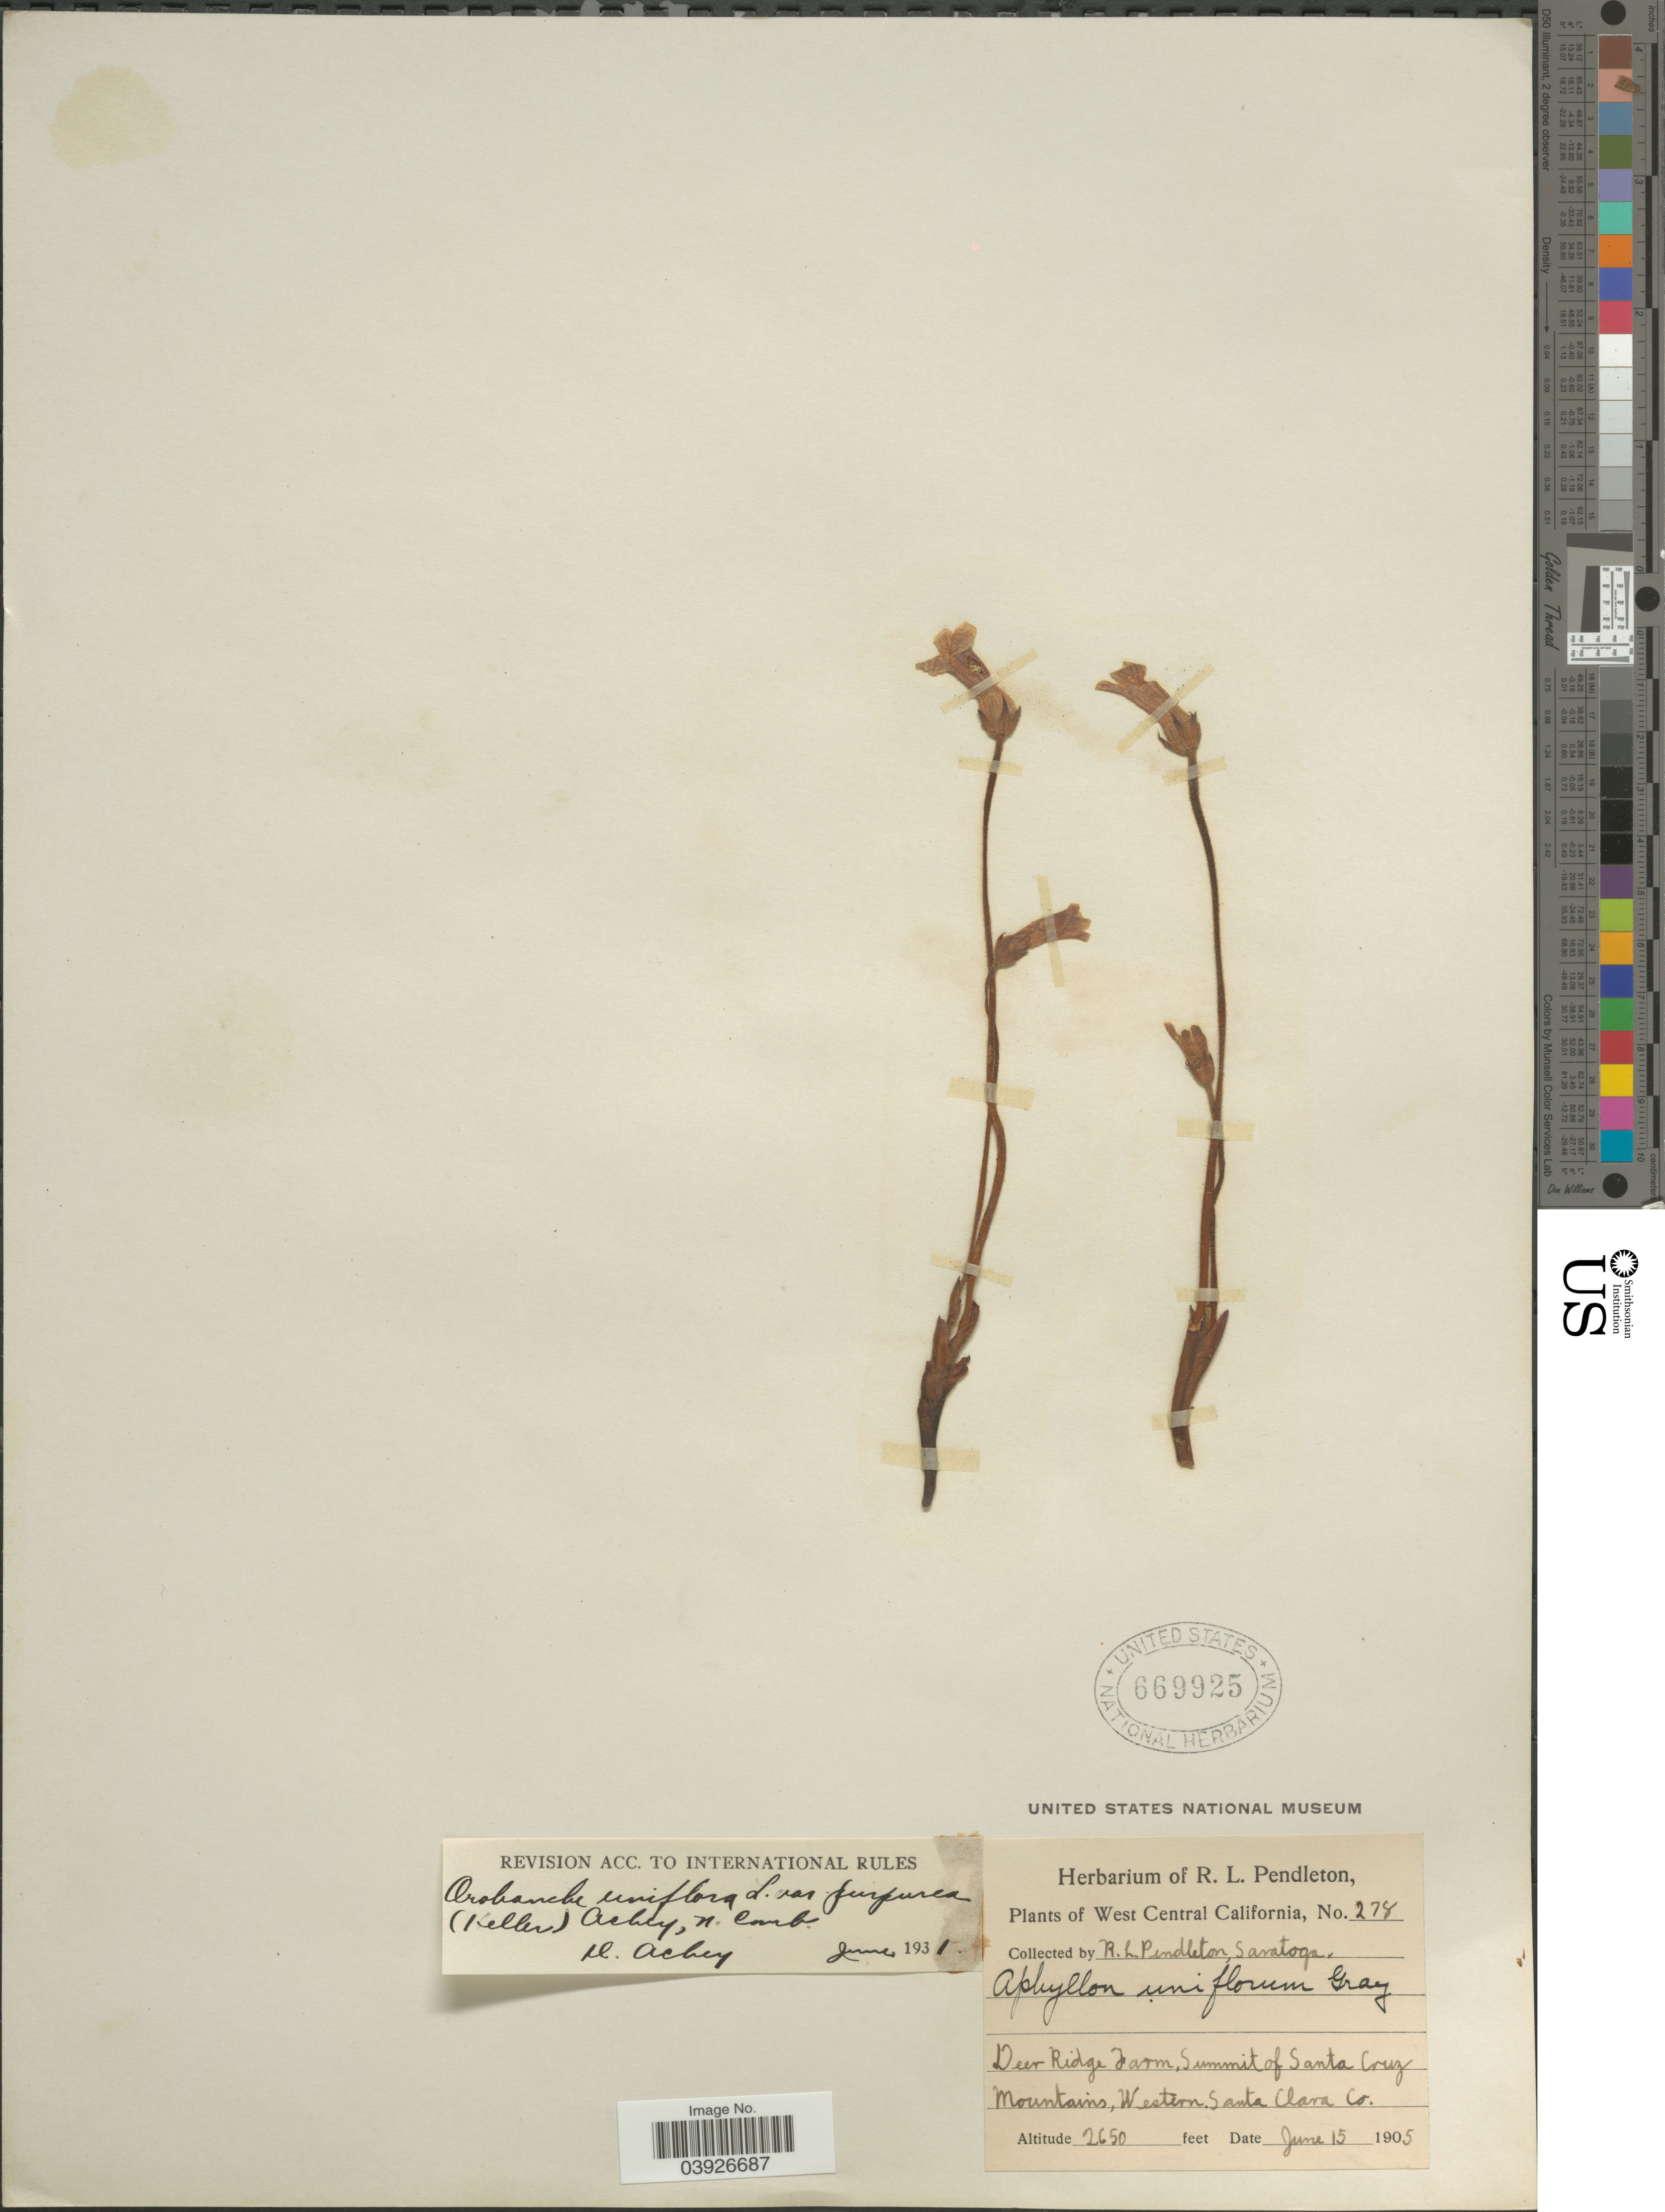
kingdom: Plantae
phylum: Tracheophyta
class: Magnoliopsida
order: Lamiales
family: Orobanchaceae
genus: Aphyllon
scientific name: Aphyllon purpureum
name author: (A. Heller) Holub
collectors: R. Pendleton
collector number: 278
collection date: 1905-06-15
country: United States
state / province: California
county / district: Santa Clara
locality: West Central California. Deer Ridge Farm, Summit of Santa Cruz Mountains, Western Santa Clara Co.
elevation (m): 808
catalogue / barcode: US 669925